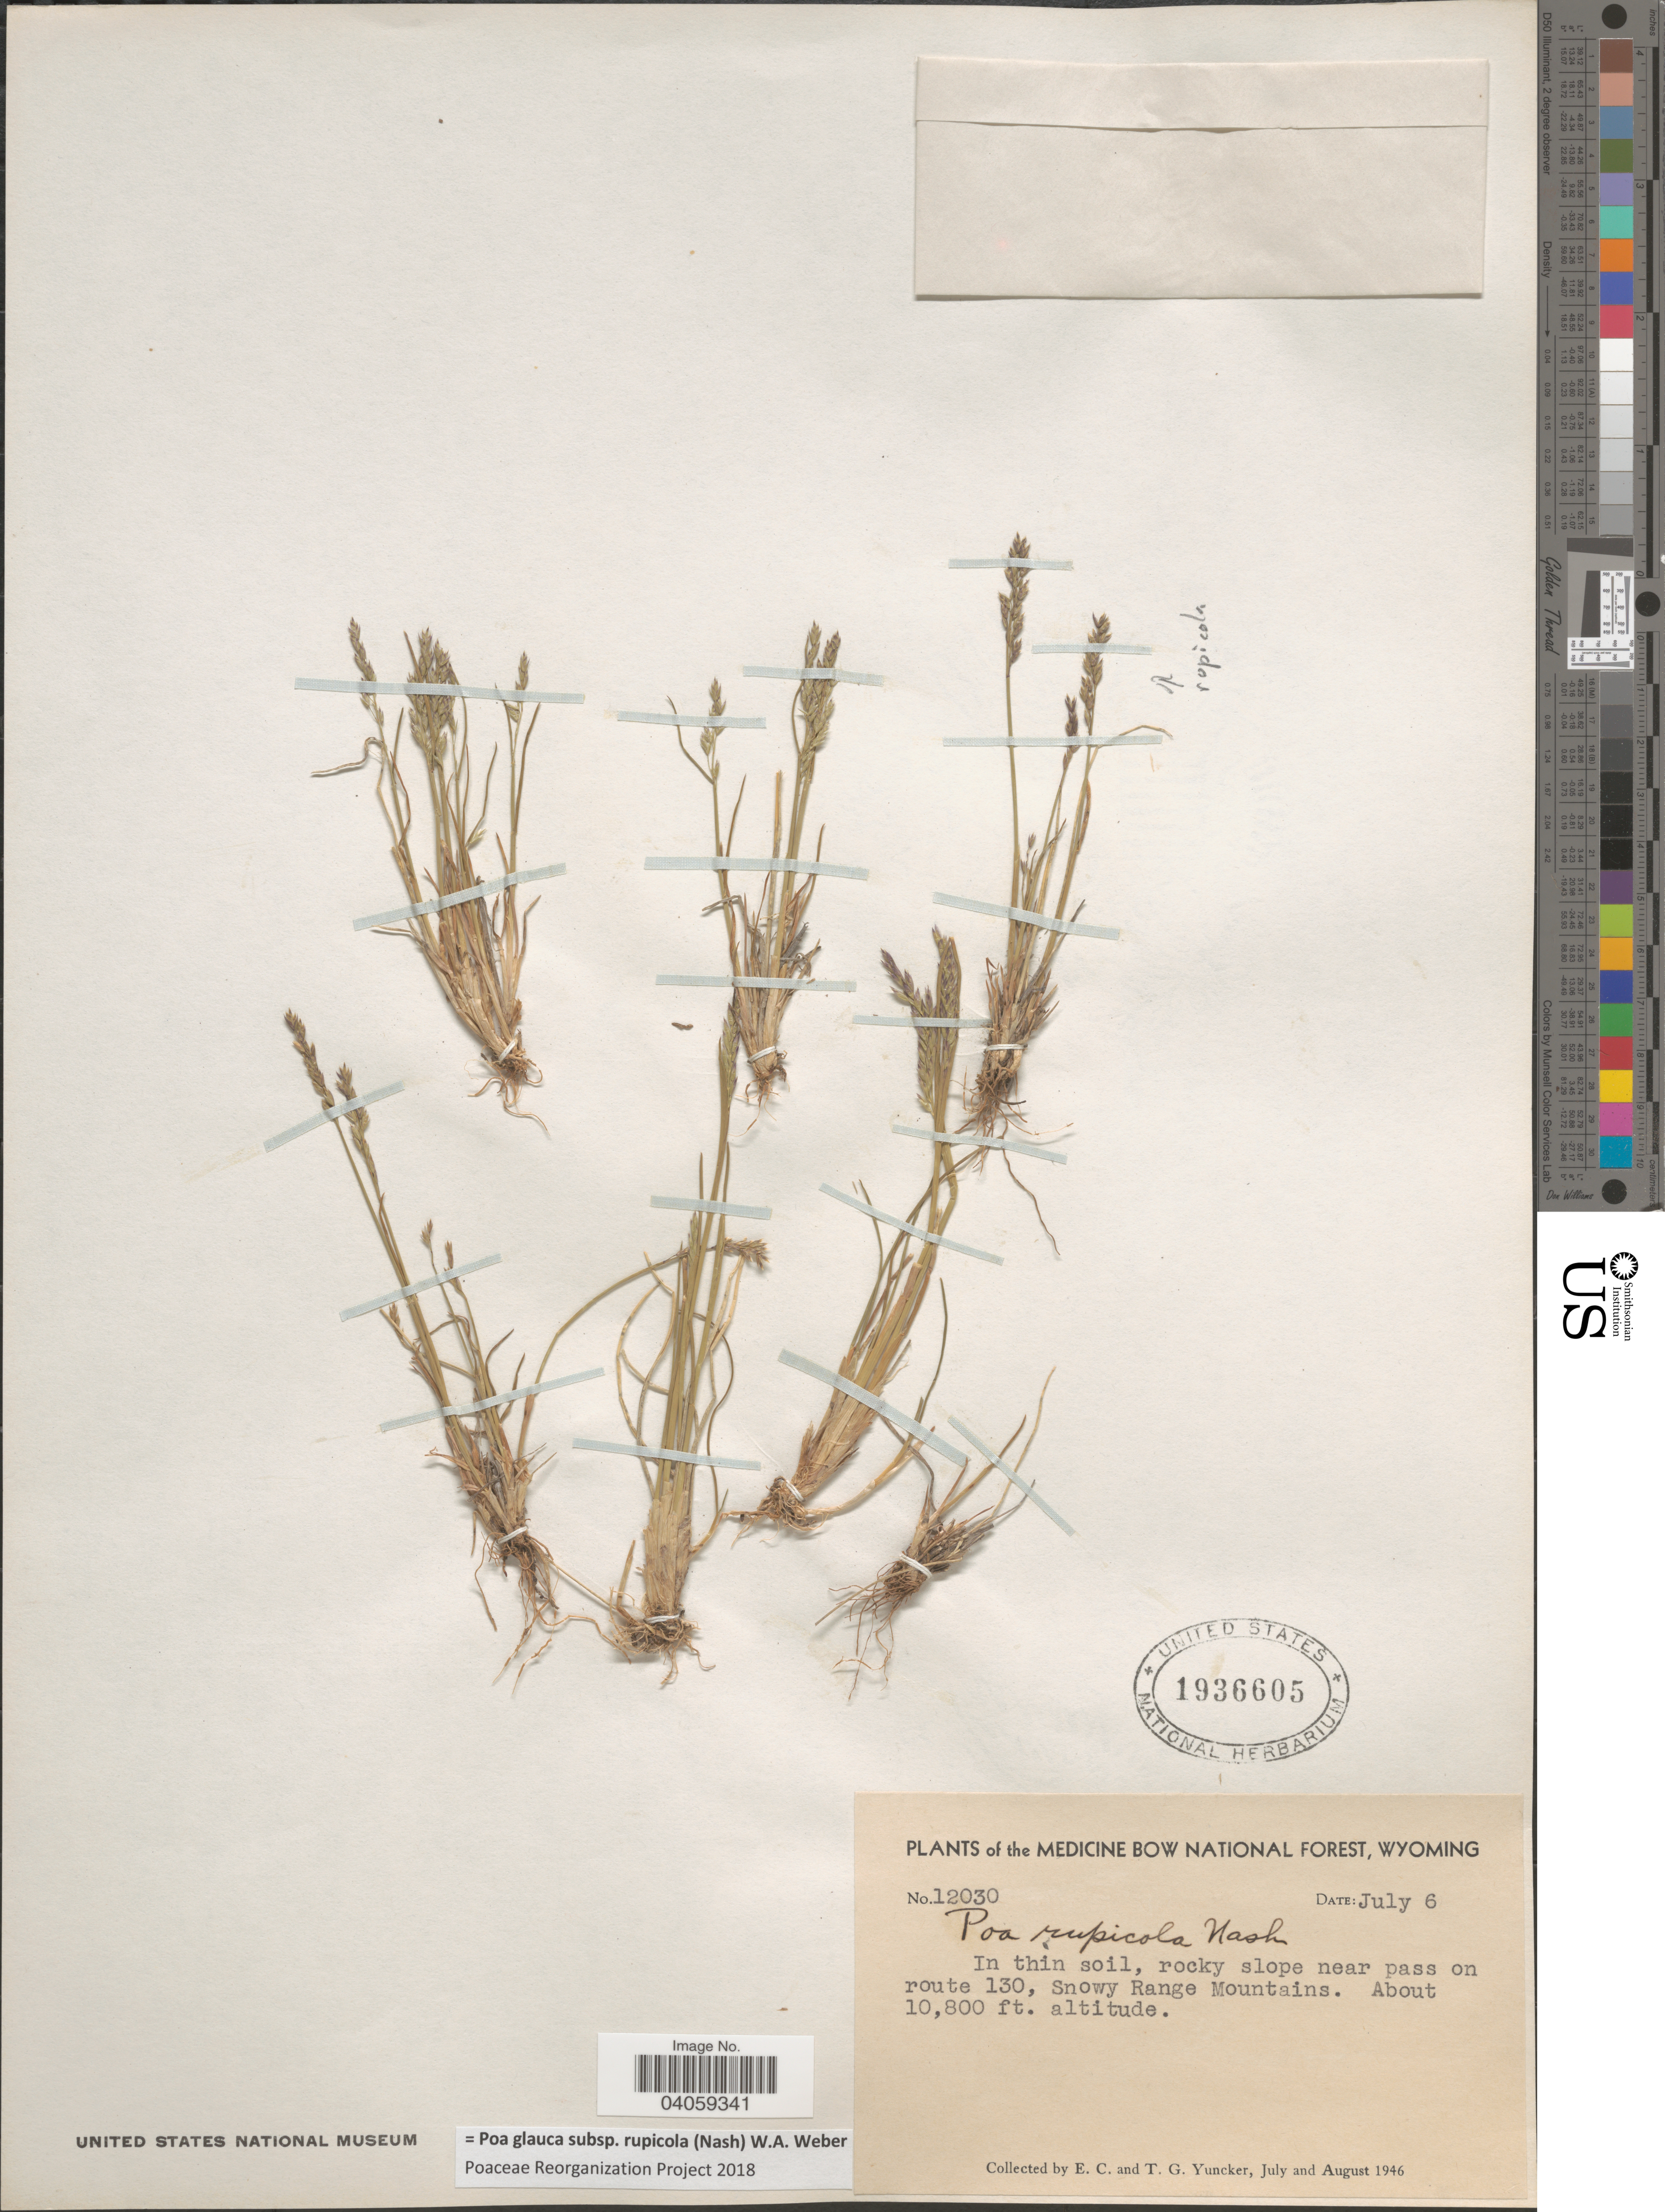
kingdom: Plantae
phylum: Tracheophyta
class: Liliopsida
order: Poales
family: Poaceae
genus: Poa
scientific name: Poa glauca subsp. rupicola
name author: (Nash) W.A. Weber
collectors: E. C. Yuncker & T. G. Yuncker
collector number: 12030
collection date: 1946-07-06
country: United States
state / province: Wyoming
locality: Medicine Bow National Forest. In thin soil, rocky slope near pass on route 130, Snowy Range Mountains.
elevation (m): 3292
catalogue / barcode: US 1936605